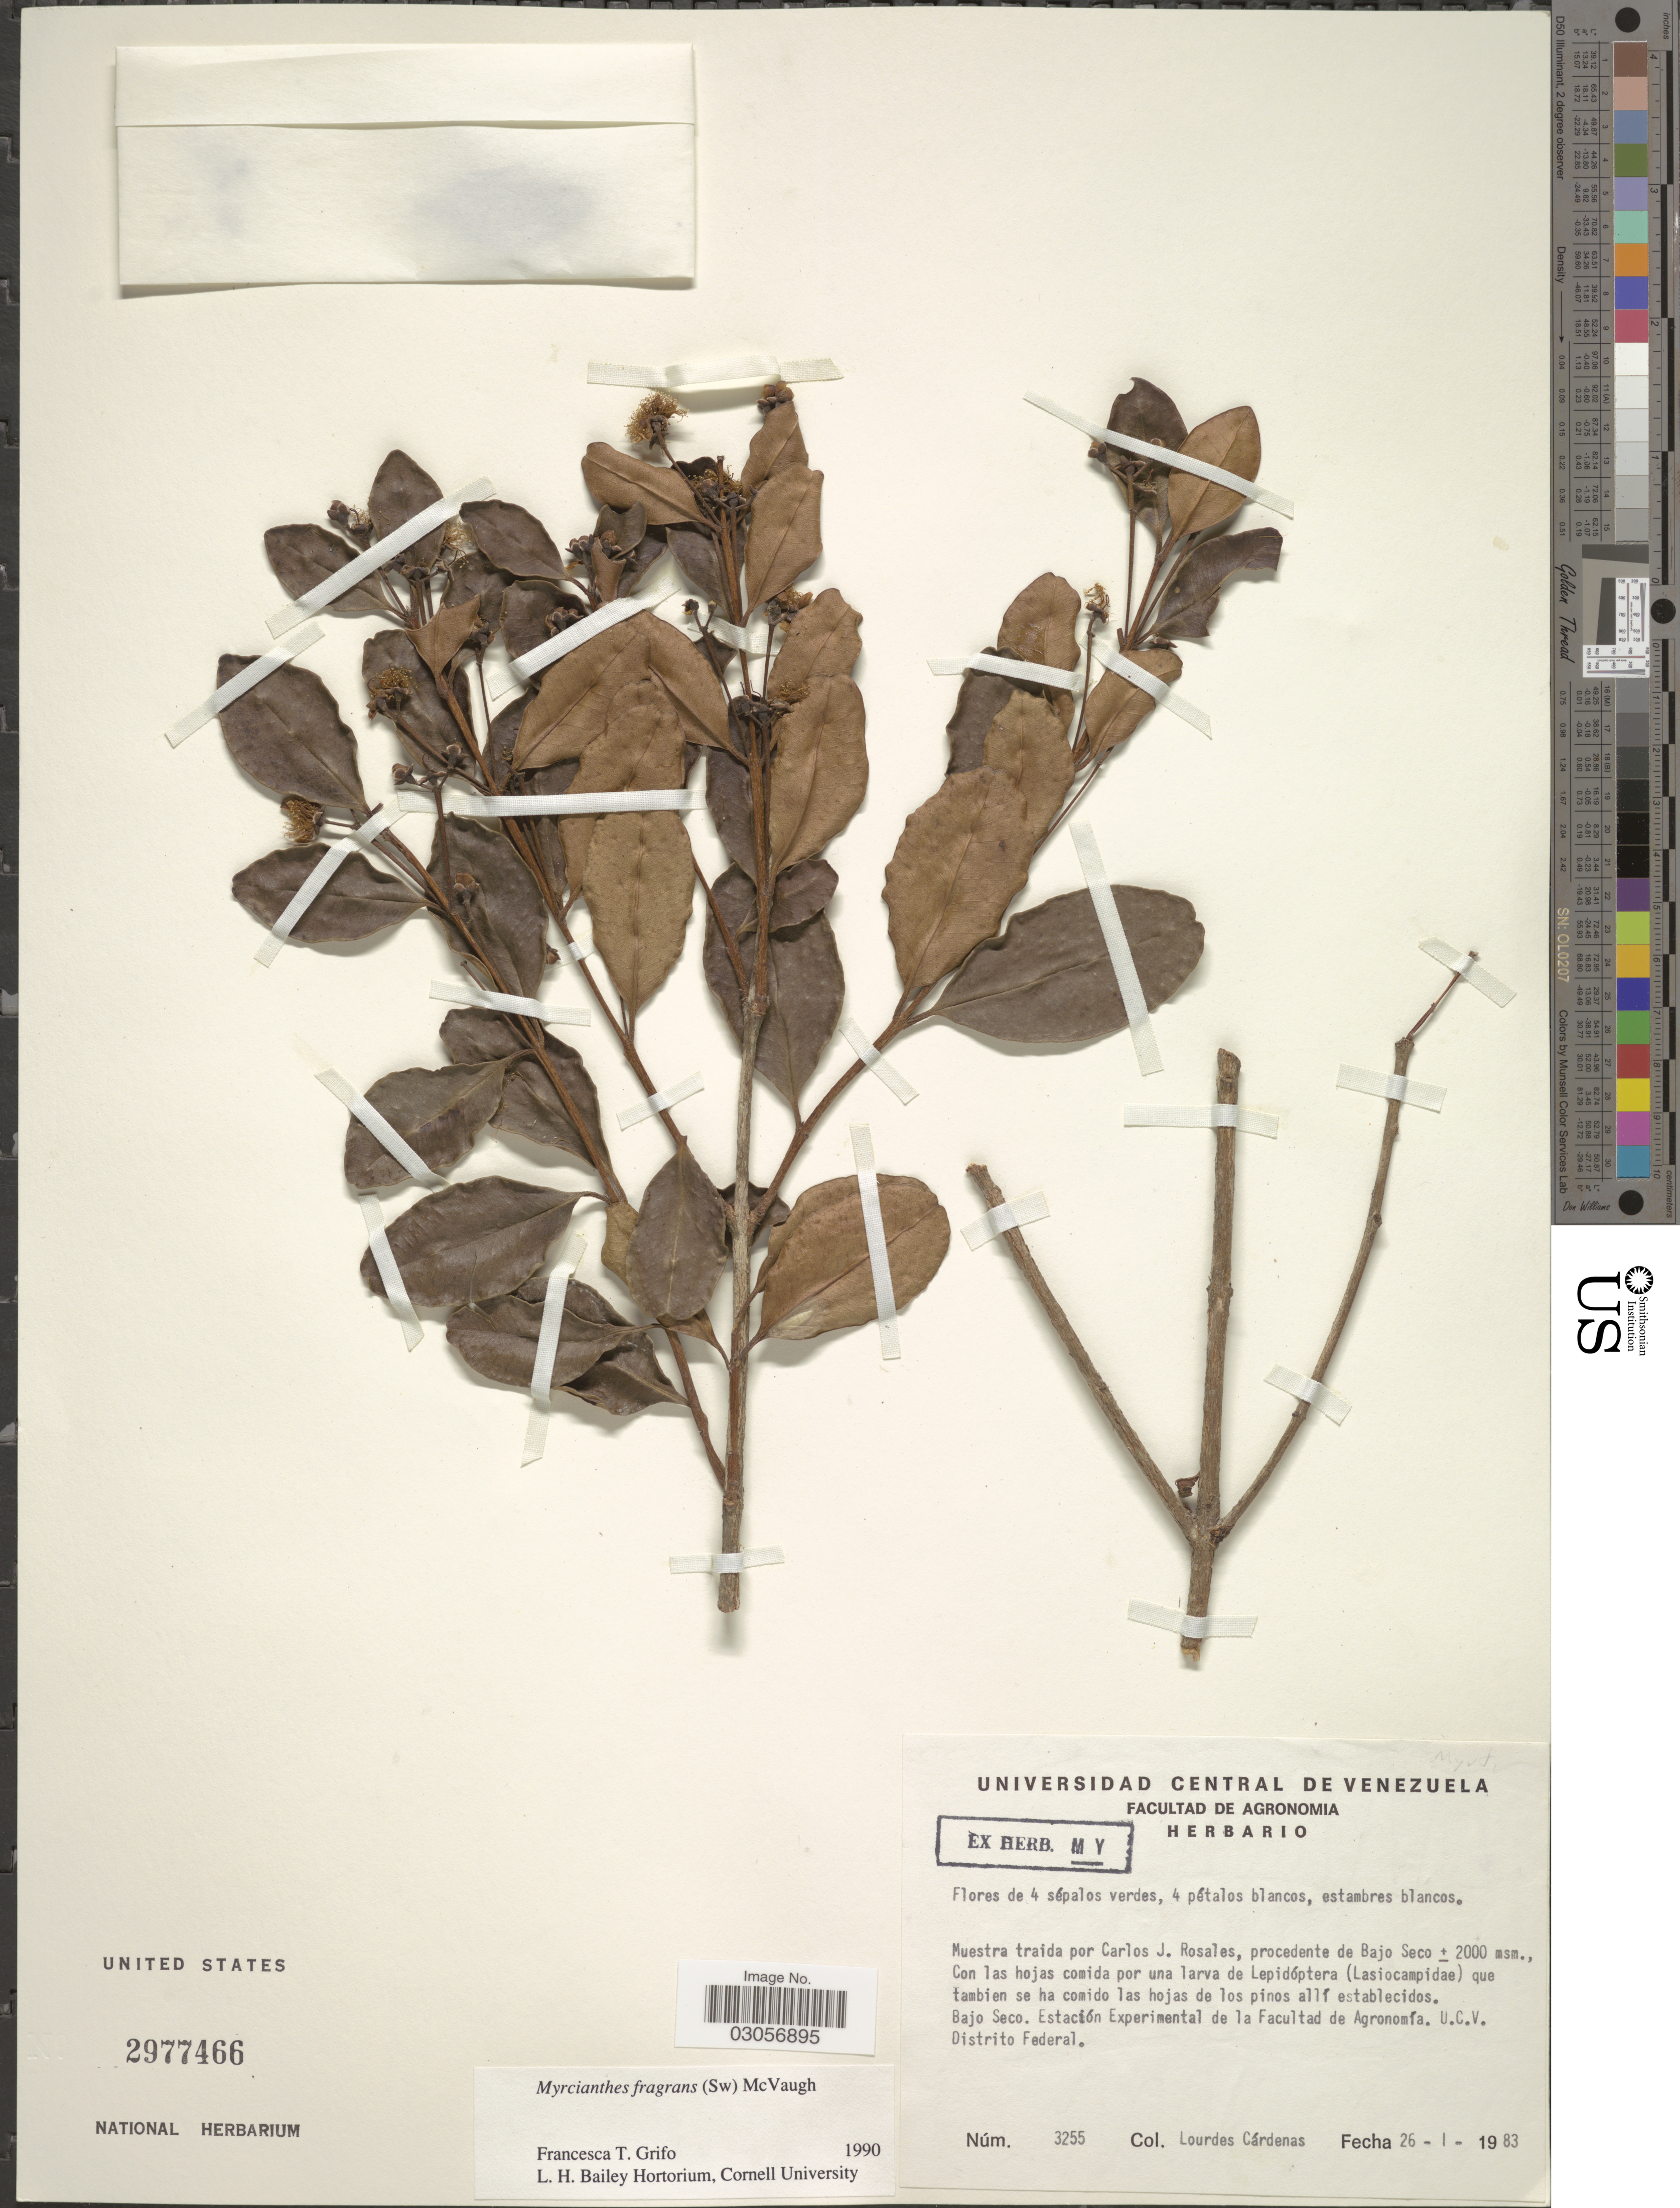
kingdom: Plantae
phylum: Tracheophyta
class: Magnoliopsida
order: Myrtales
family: Myrtaceae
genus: Myrcianthes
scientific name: Myrcianthes fragrans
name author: (Sw.) McVaugh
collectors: L. Cárdenas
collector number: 3255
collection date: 1983-01-26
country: Venezuela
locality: Bajo Seco. Estación Experimental de Facultad de Agronomía. U.C.V. Distrito Federal.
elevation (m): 2000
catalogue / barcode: US 2977466